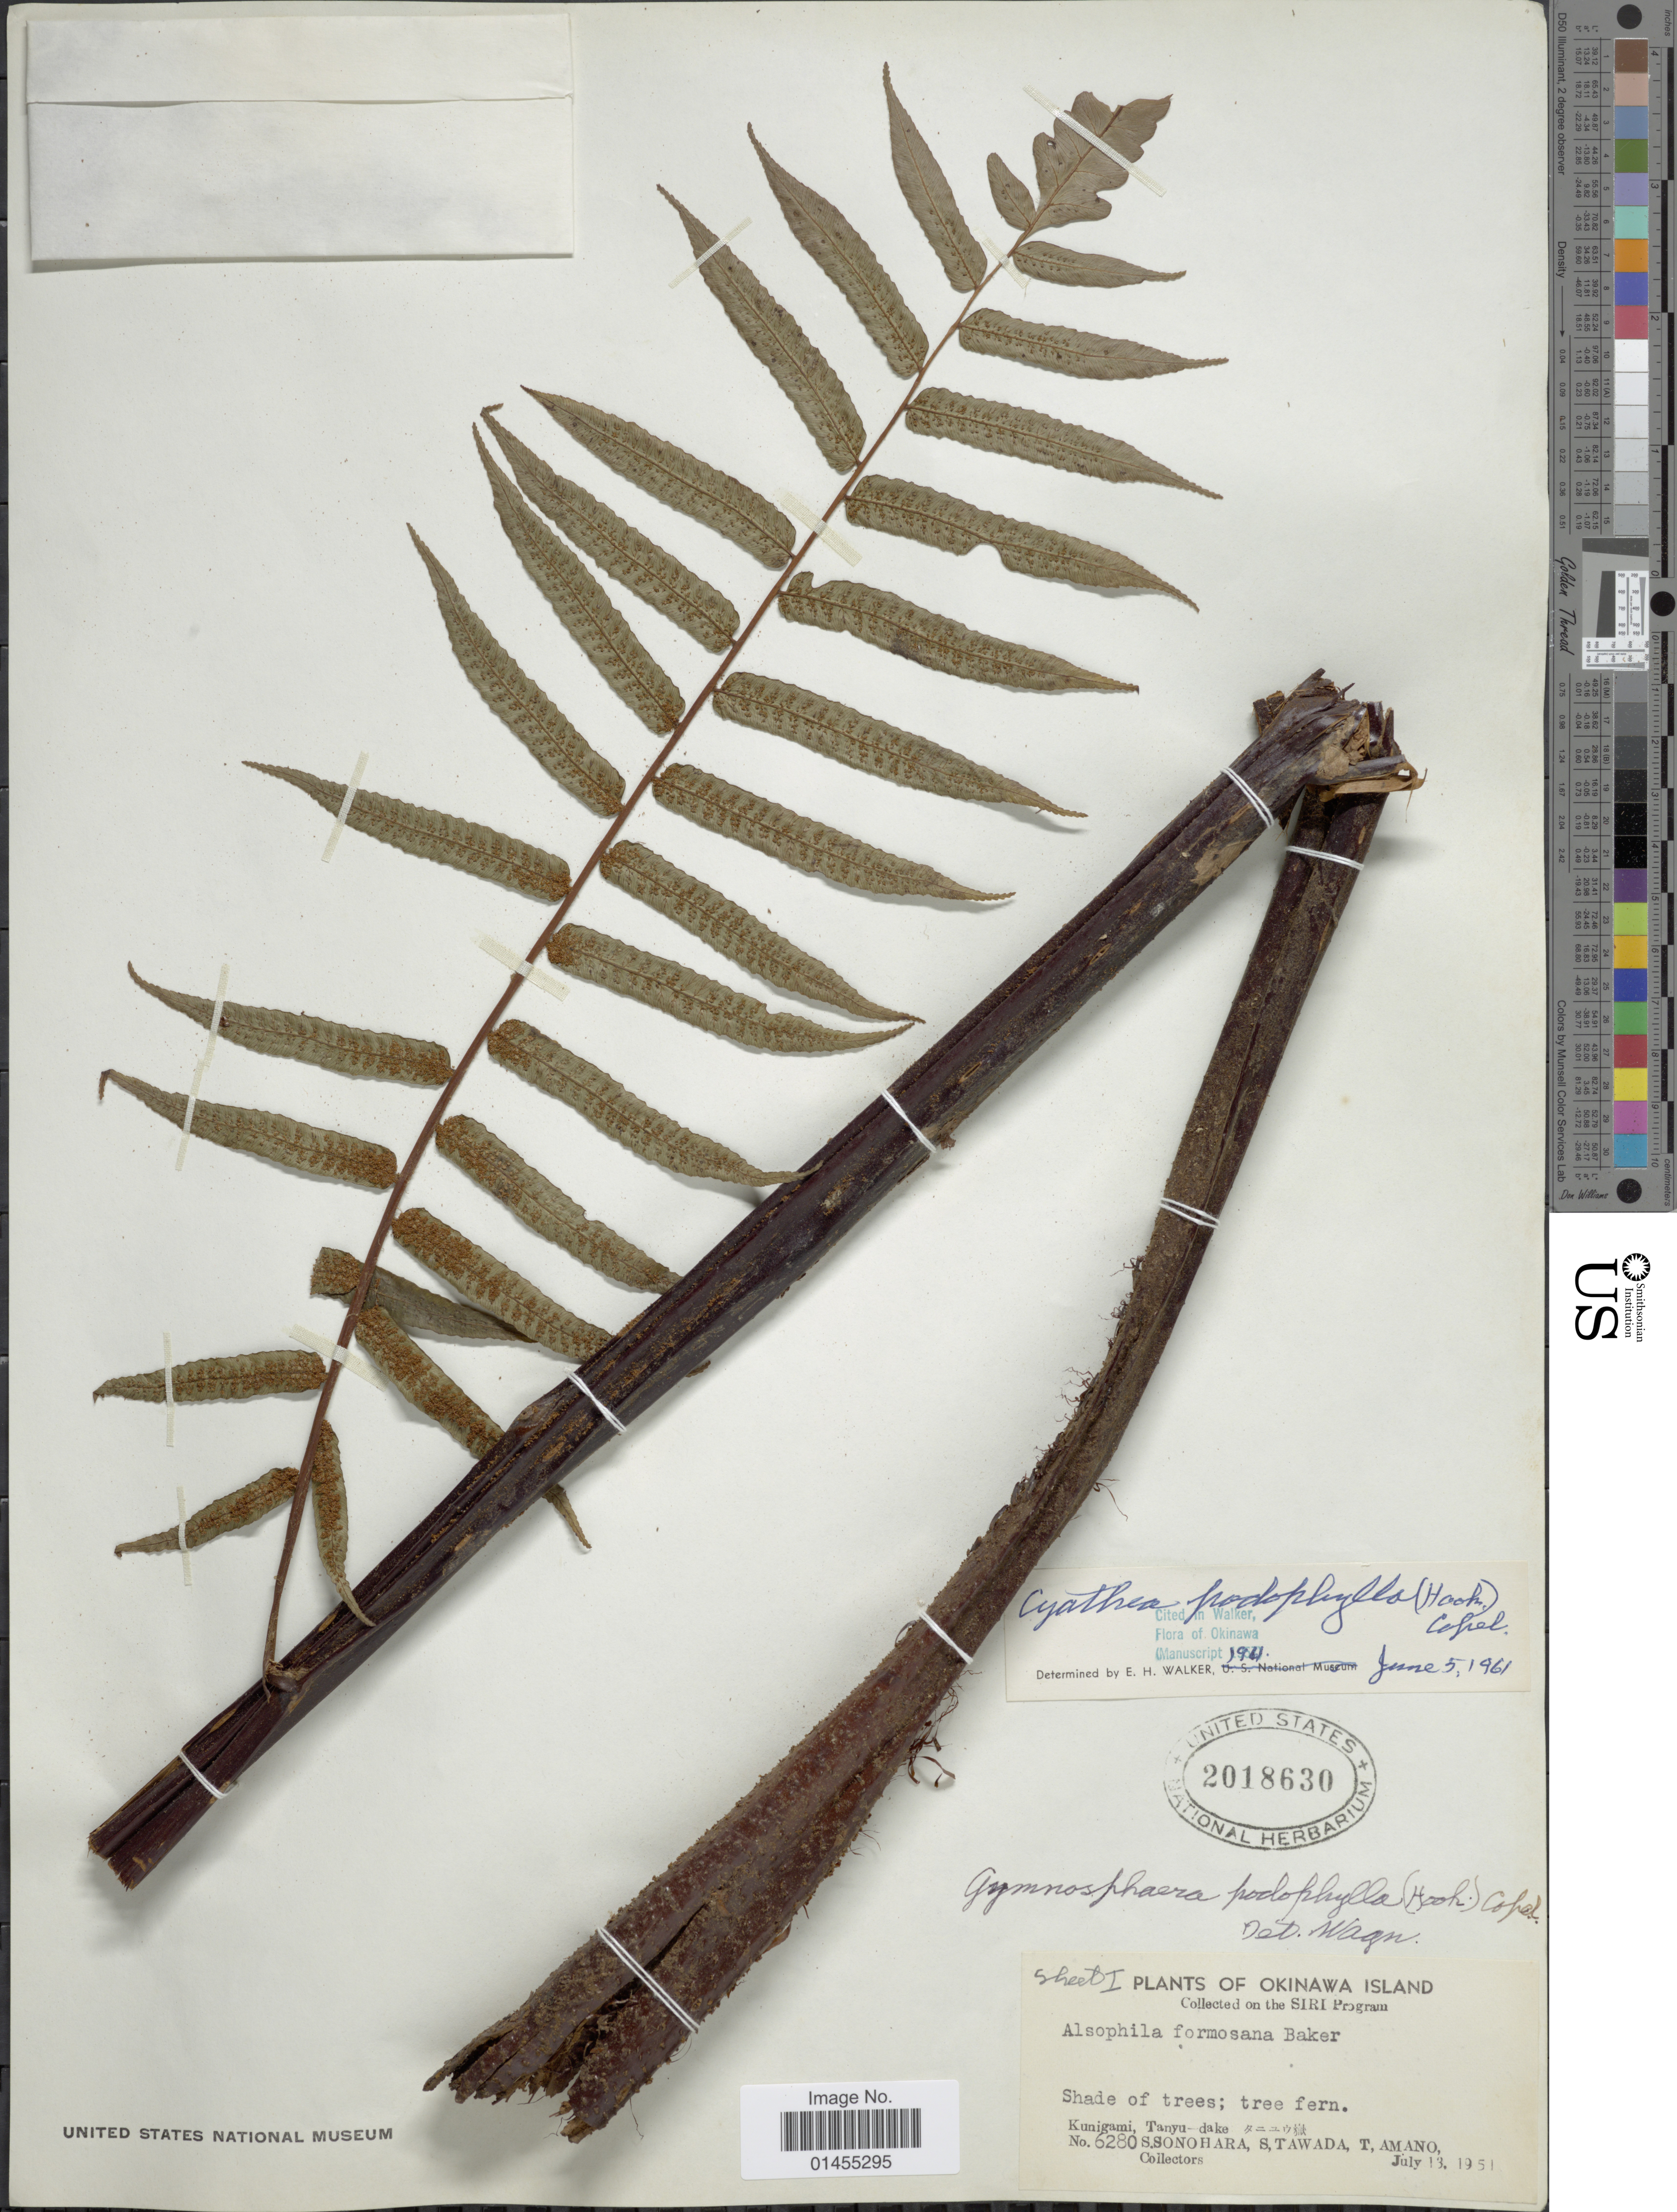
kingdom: Plantae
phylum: Tracheophyta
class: Polypodiopsida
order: Cyatheales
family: Cyatheaceae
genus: Alsophila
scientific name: Alsophila podophylla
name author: Hook.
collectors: S. Sonohara, S. Tawada & T. Amano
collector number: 6280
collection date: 1951-07-13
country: Japan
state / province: Okinawa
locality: Kunigami, Tanyu-dake.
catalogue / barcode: US 2018630